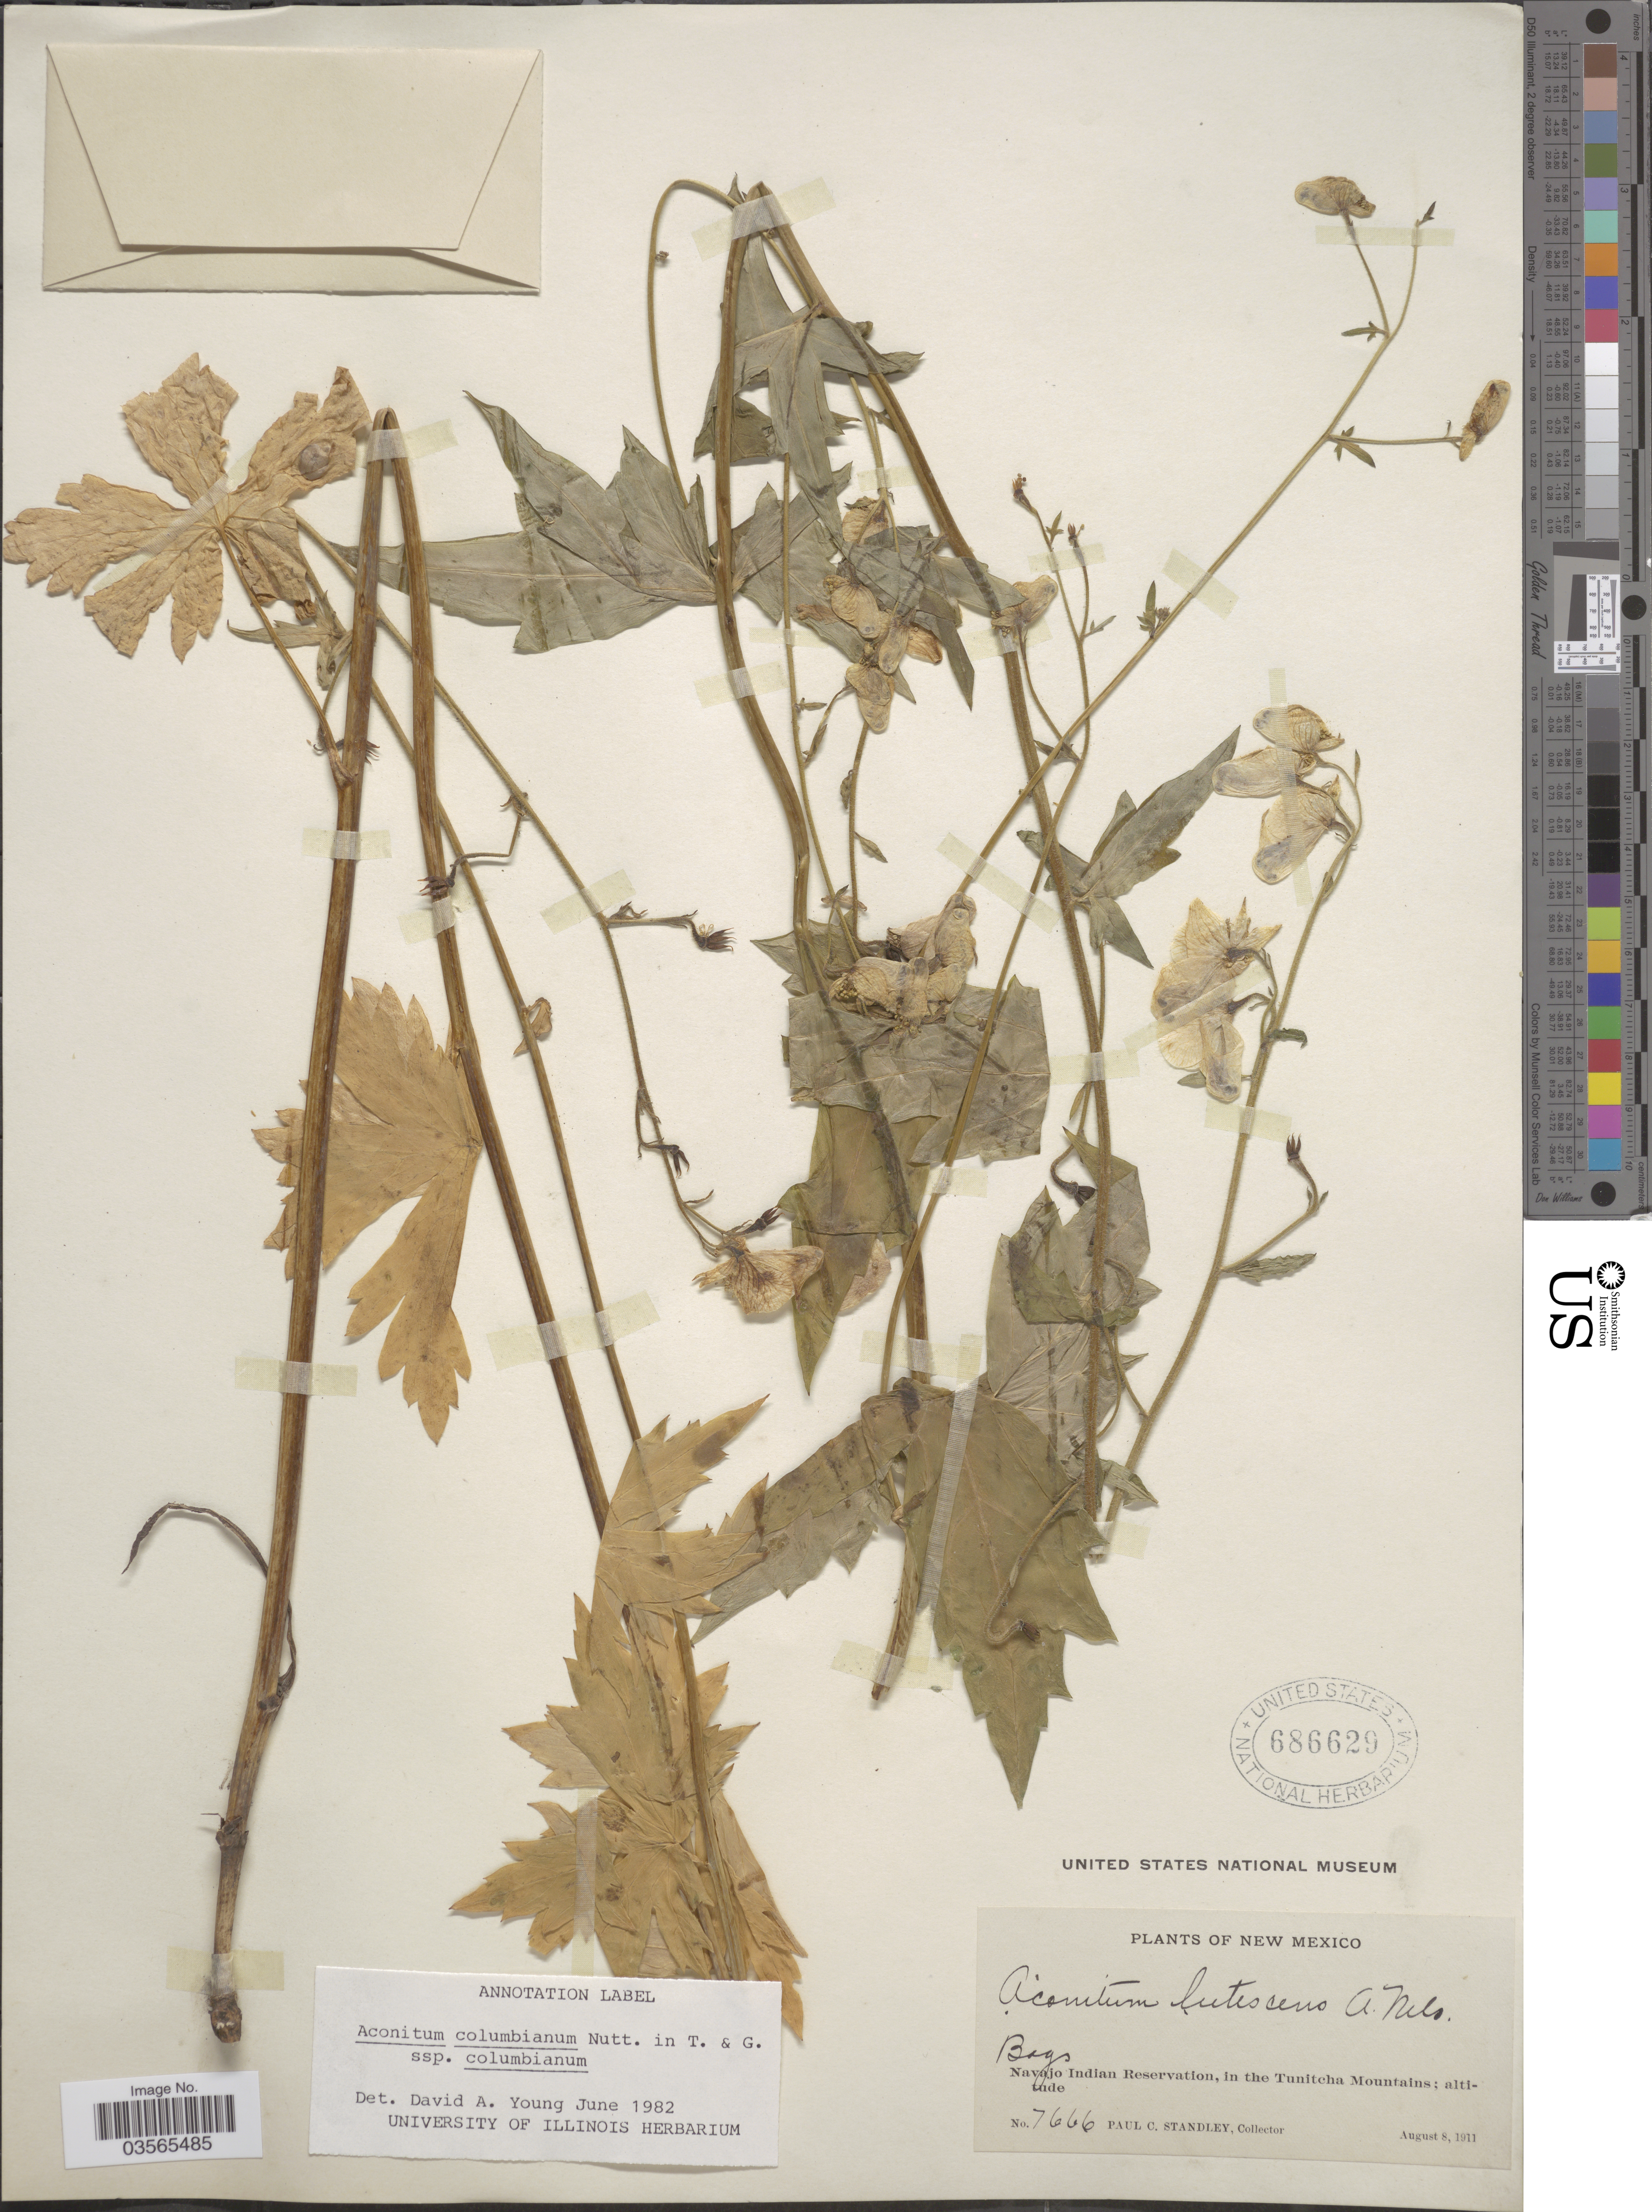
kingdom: Plantae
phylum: Tracheophyta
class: Magnoliopsida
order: Ranunculales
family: Ranunculaceae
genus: Aconitum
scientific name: Aconitum columbianum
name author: Nutt.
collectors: P. C. Standley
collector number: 7666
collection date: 1911-08-08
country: United States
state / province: New Mexico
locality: Navajo Indian Reservation, in the Tunitcha Mountains.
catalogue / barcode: US 686629